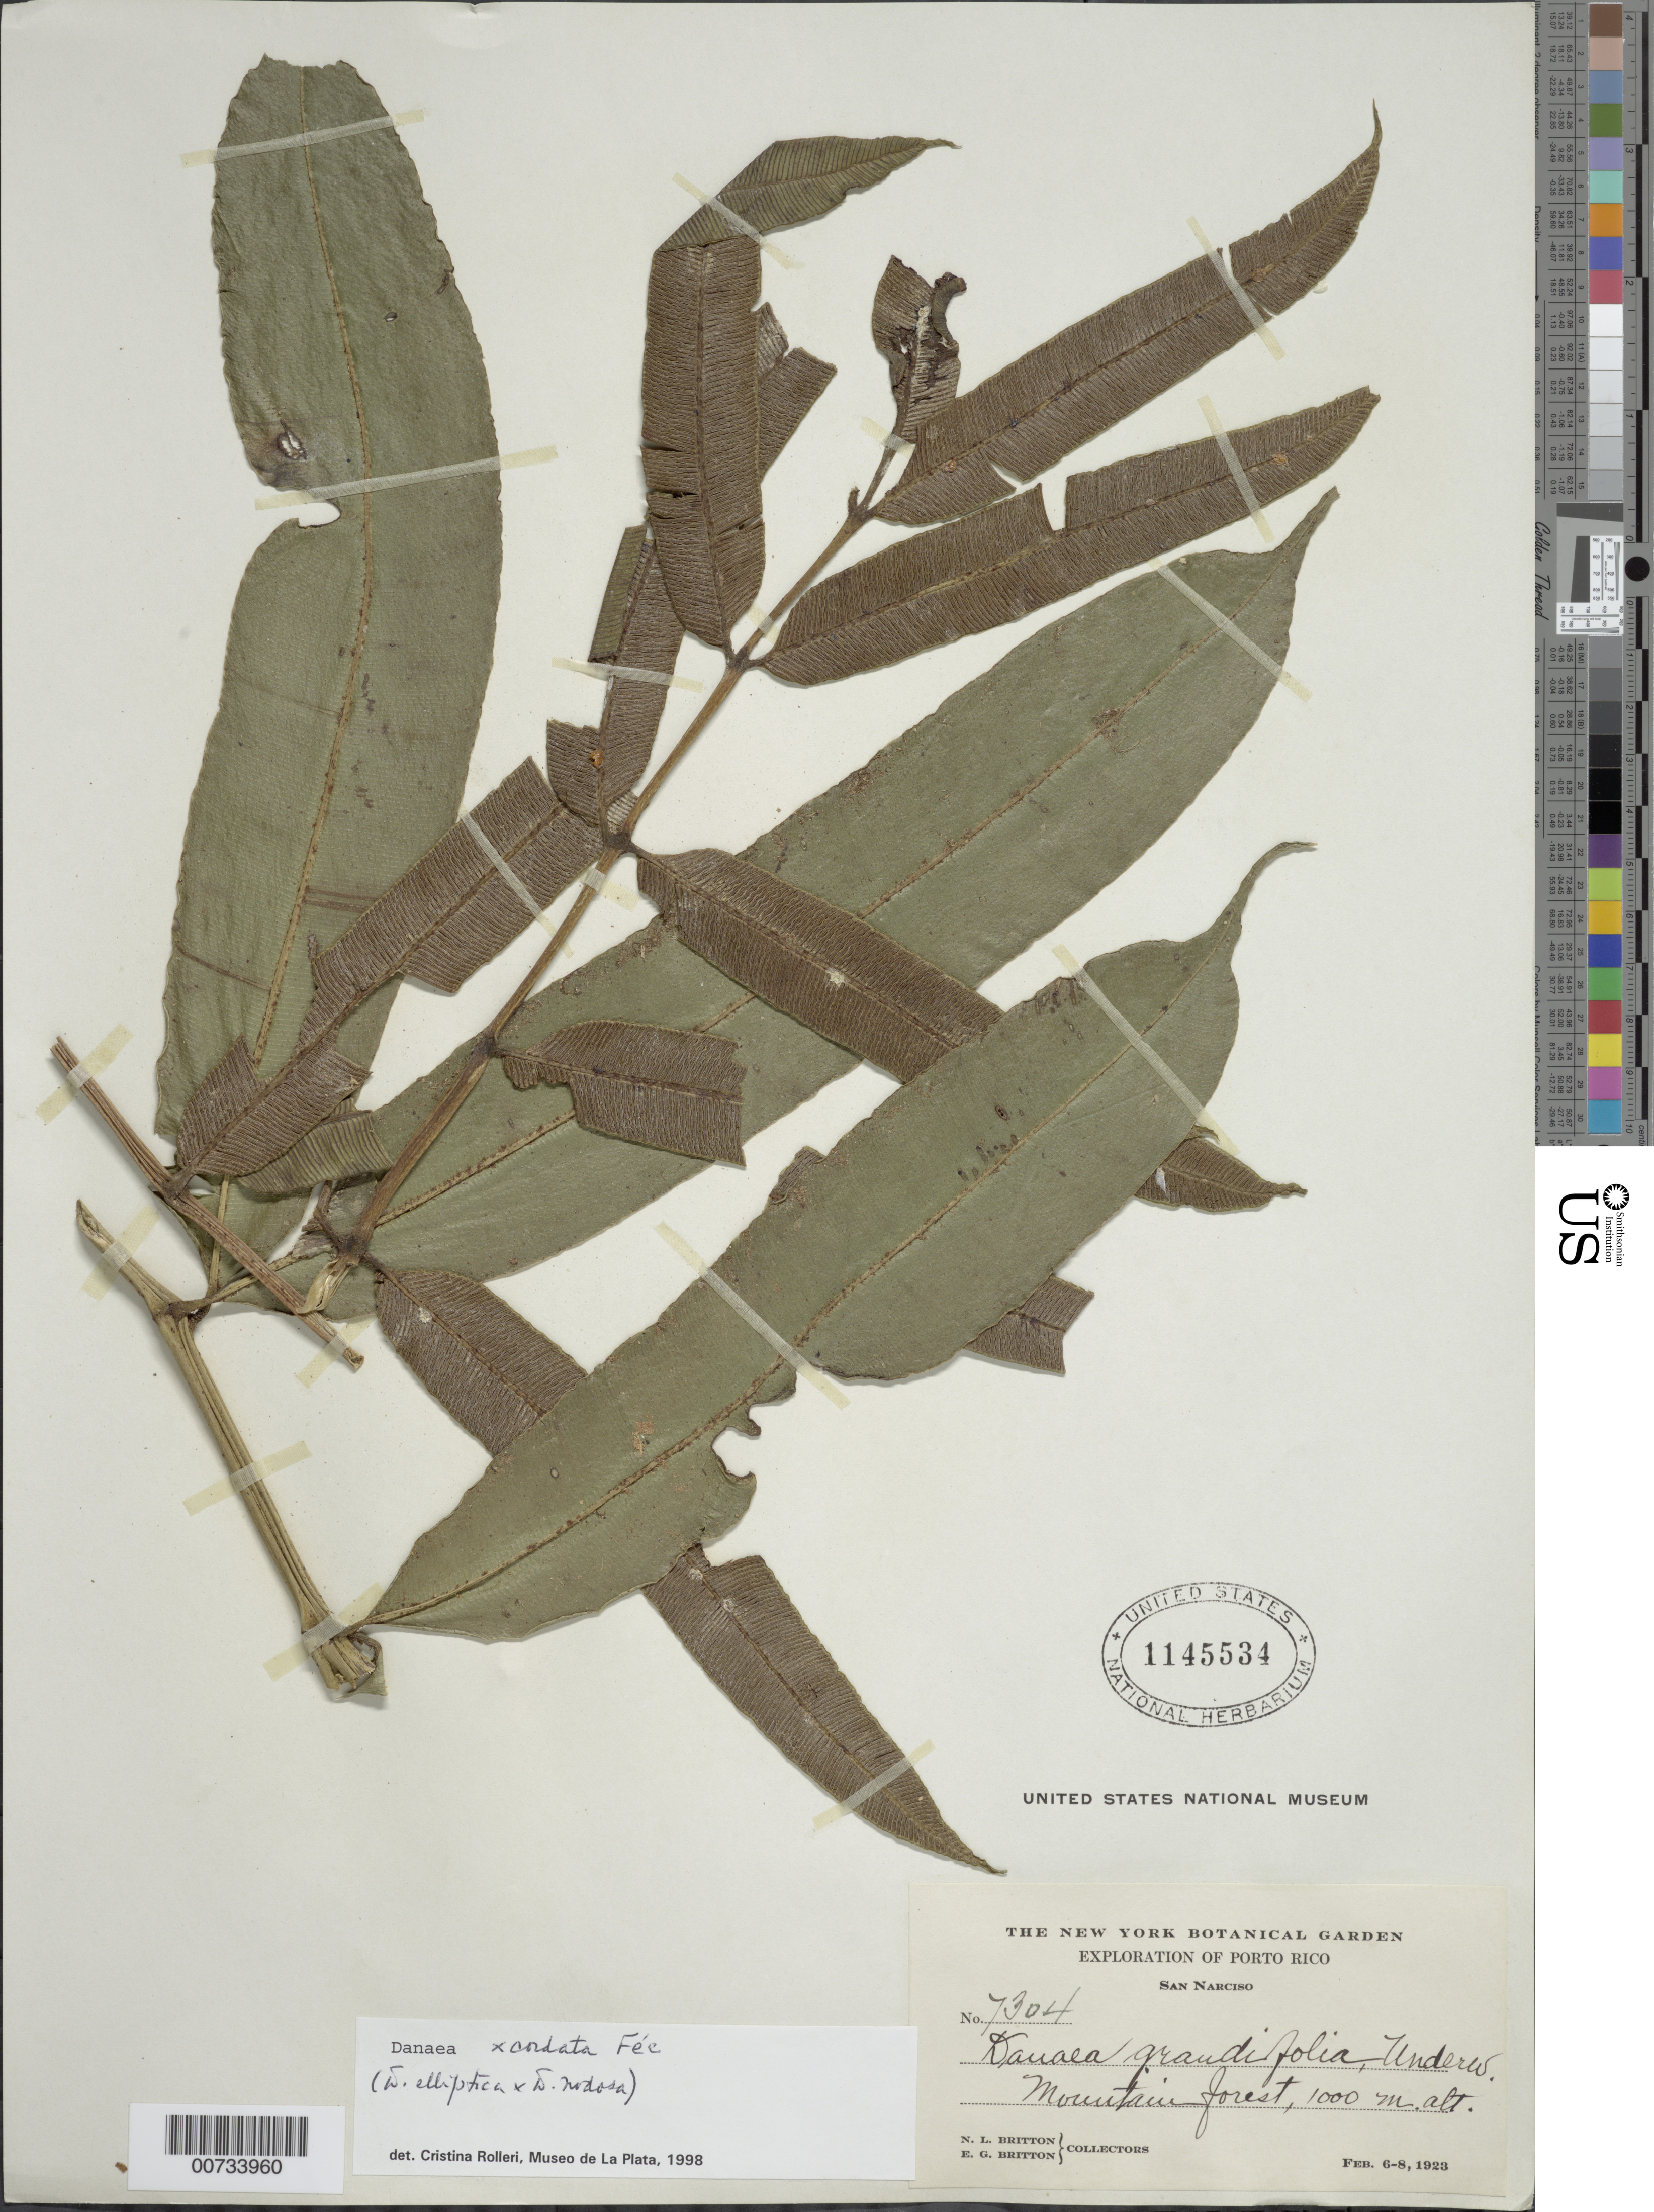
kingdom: Plantae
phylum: Tracheophyta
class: Polypodiopsida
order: Marattiales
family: Marattiaceae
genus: Danaea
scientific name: Danaea x cordata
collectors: N. Britton & E. G. Britton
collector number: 7304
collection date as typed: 06 Feb 1923 to 08 Feb 1923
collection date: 1923-02-06/1923-02-08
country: Puerto Rico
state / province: Jayuya (?)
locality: San Narciso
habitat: Mountain forest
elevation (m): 1000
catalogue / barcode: US 1145534